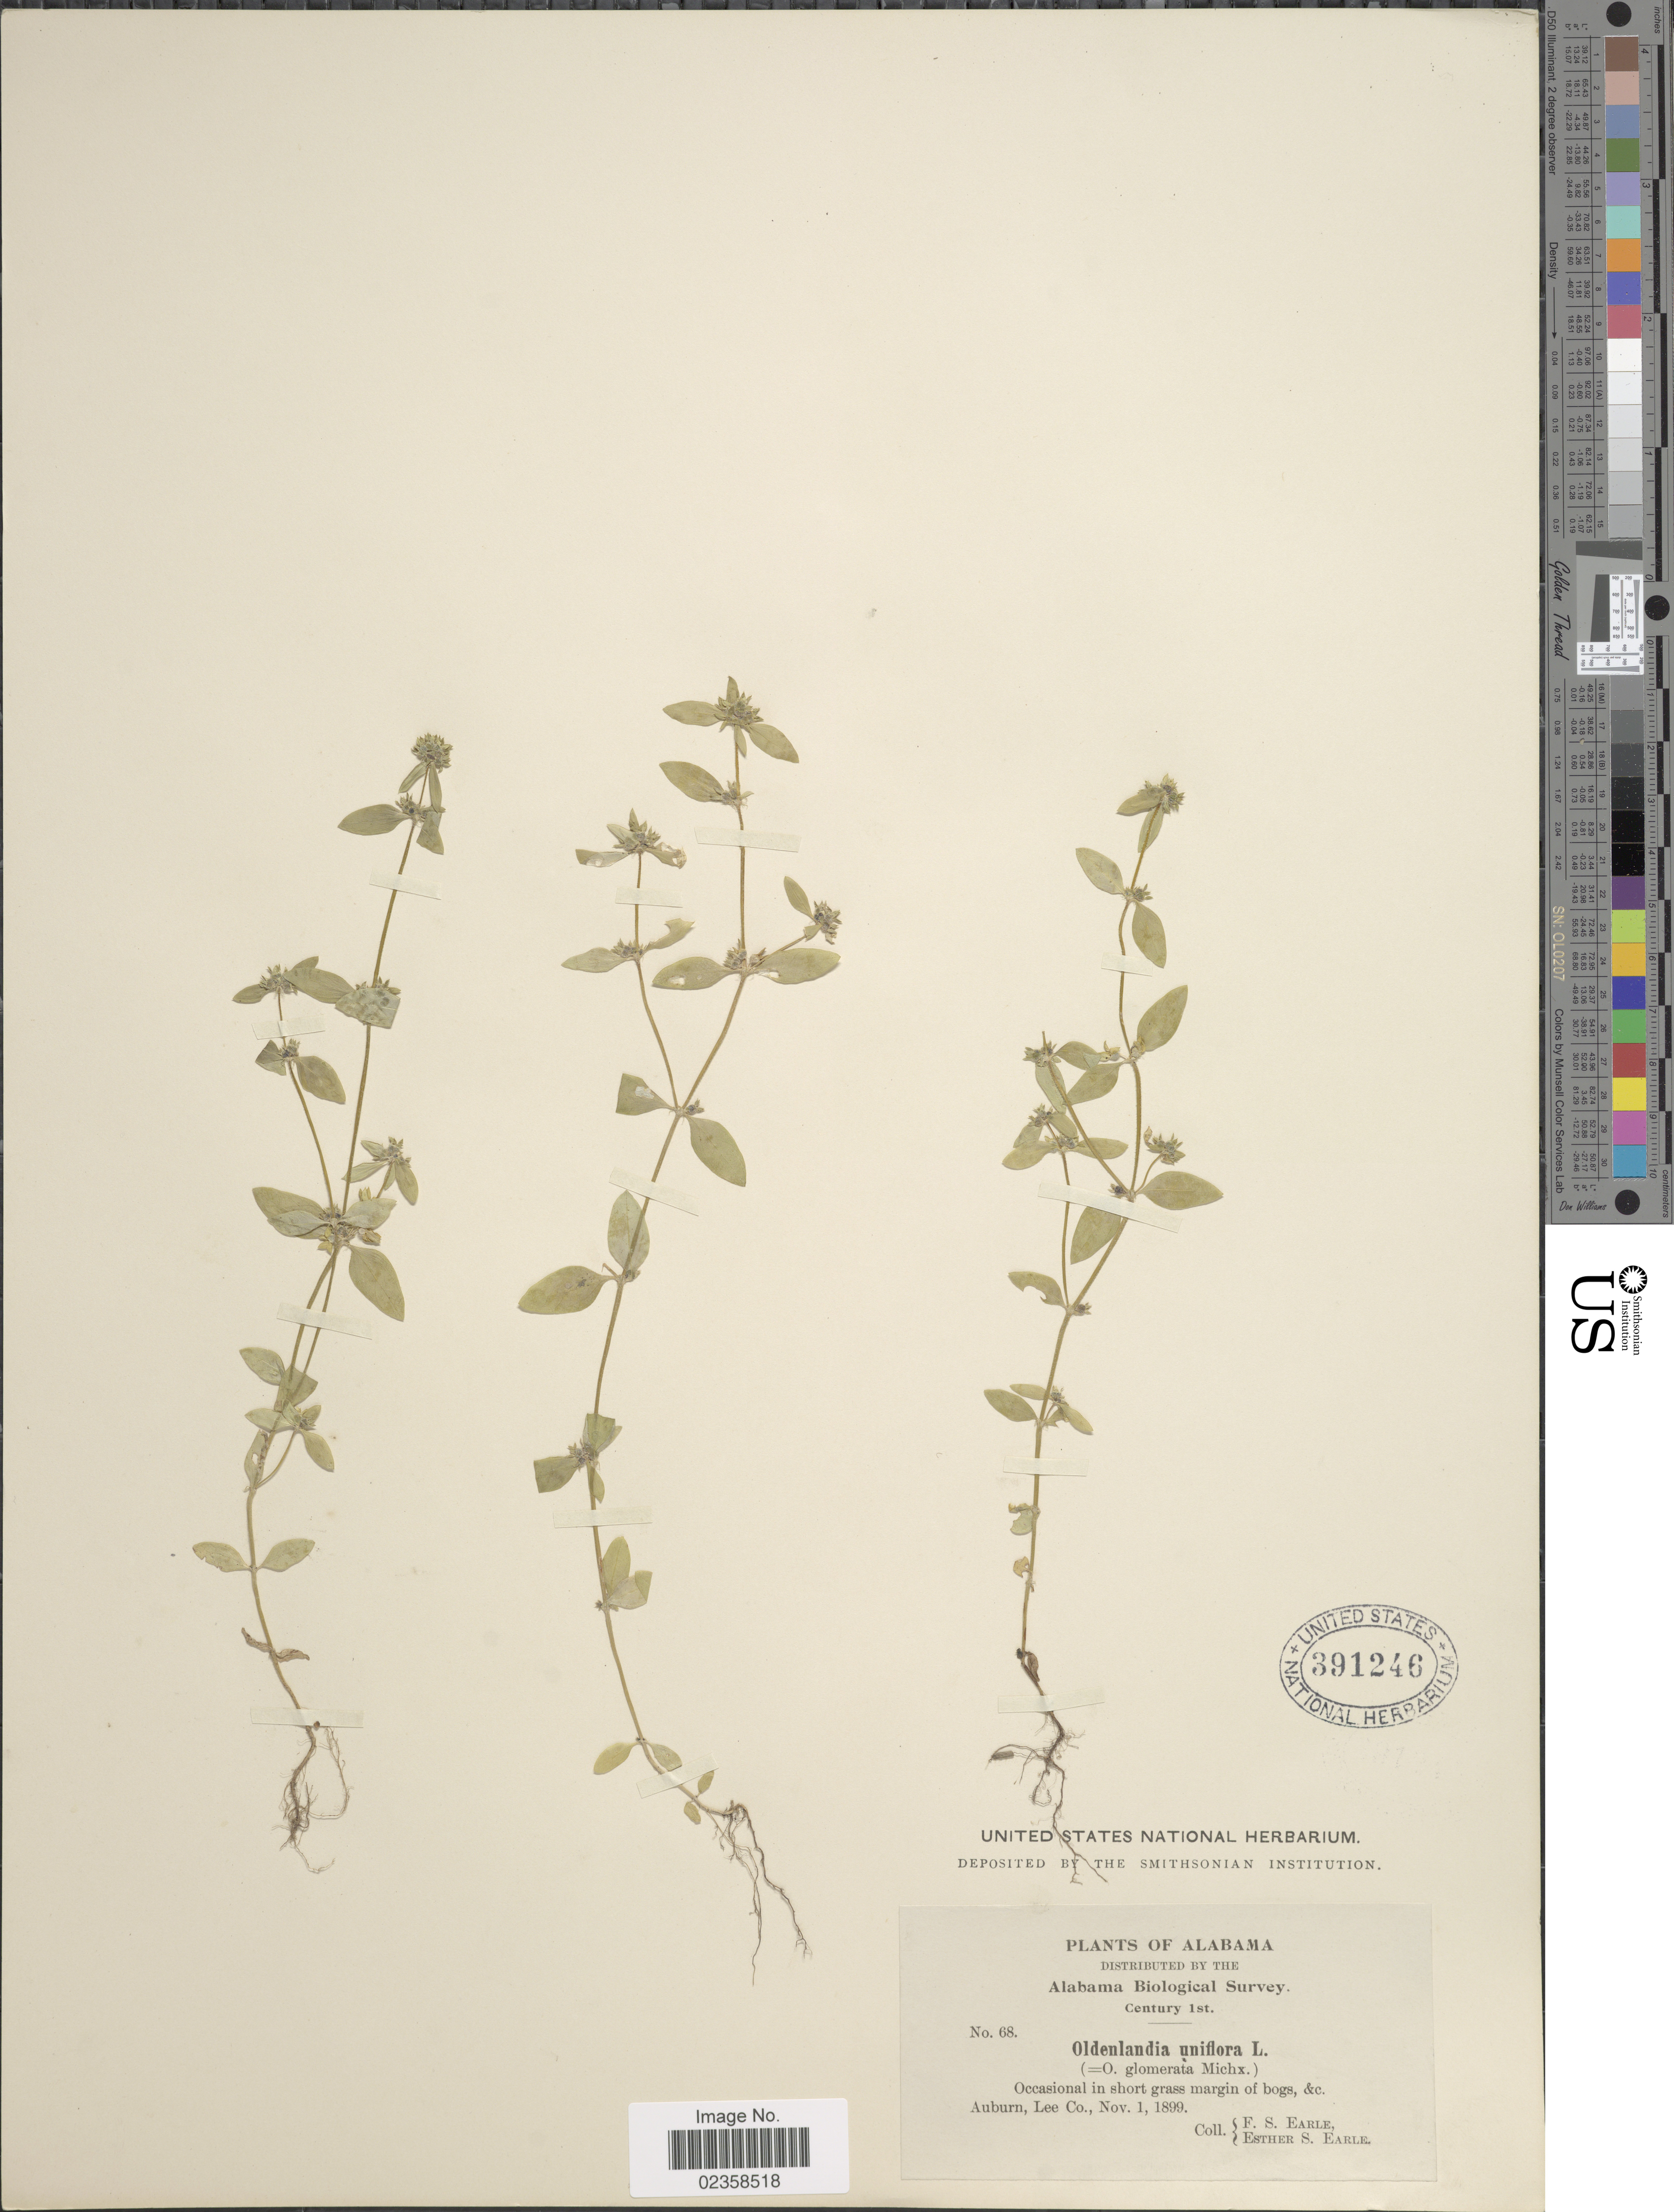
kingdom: Plantae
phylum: Tracheophyta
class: Magnoliopsida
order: Gentianales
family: Rubiaceae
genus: Oldenlandia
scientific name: Oldenlandia uniflora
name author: L.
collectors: F. S. Earle & E. S. Earle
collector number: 68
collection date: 1899-11-01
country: United States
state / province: Alabama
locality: Auburn, Lee Co.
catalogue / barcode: US 391246